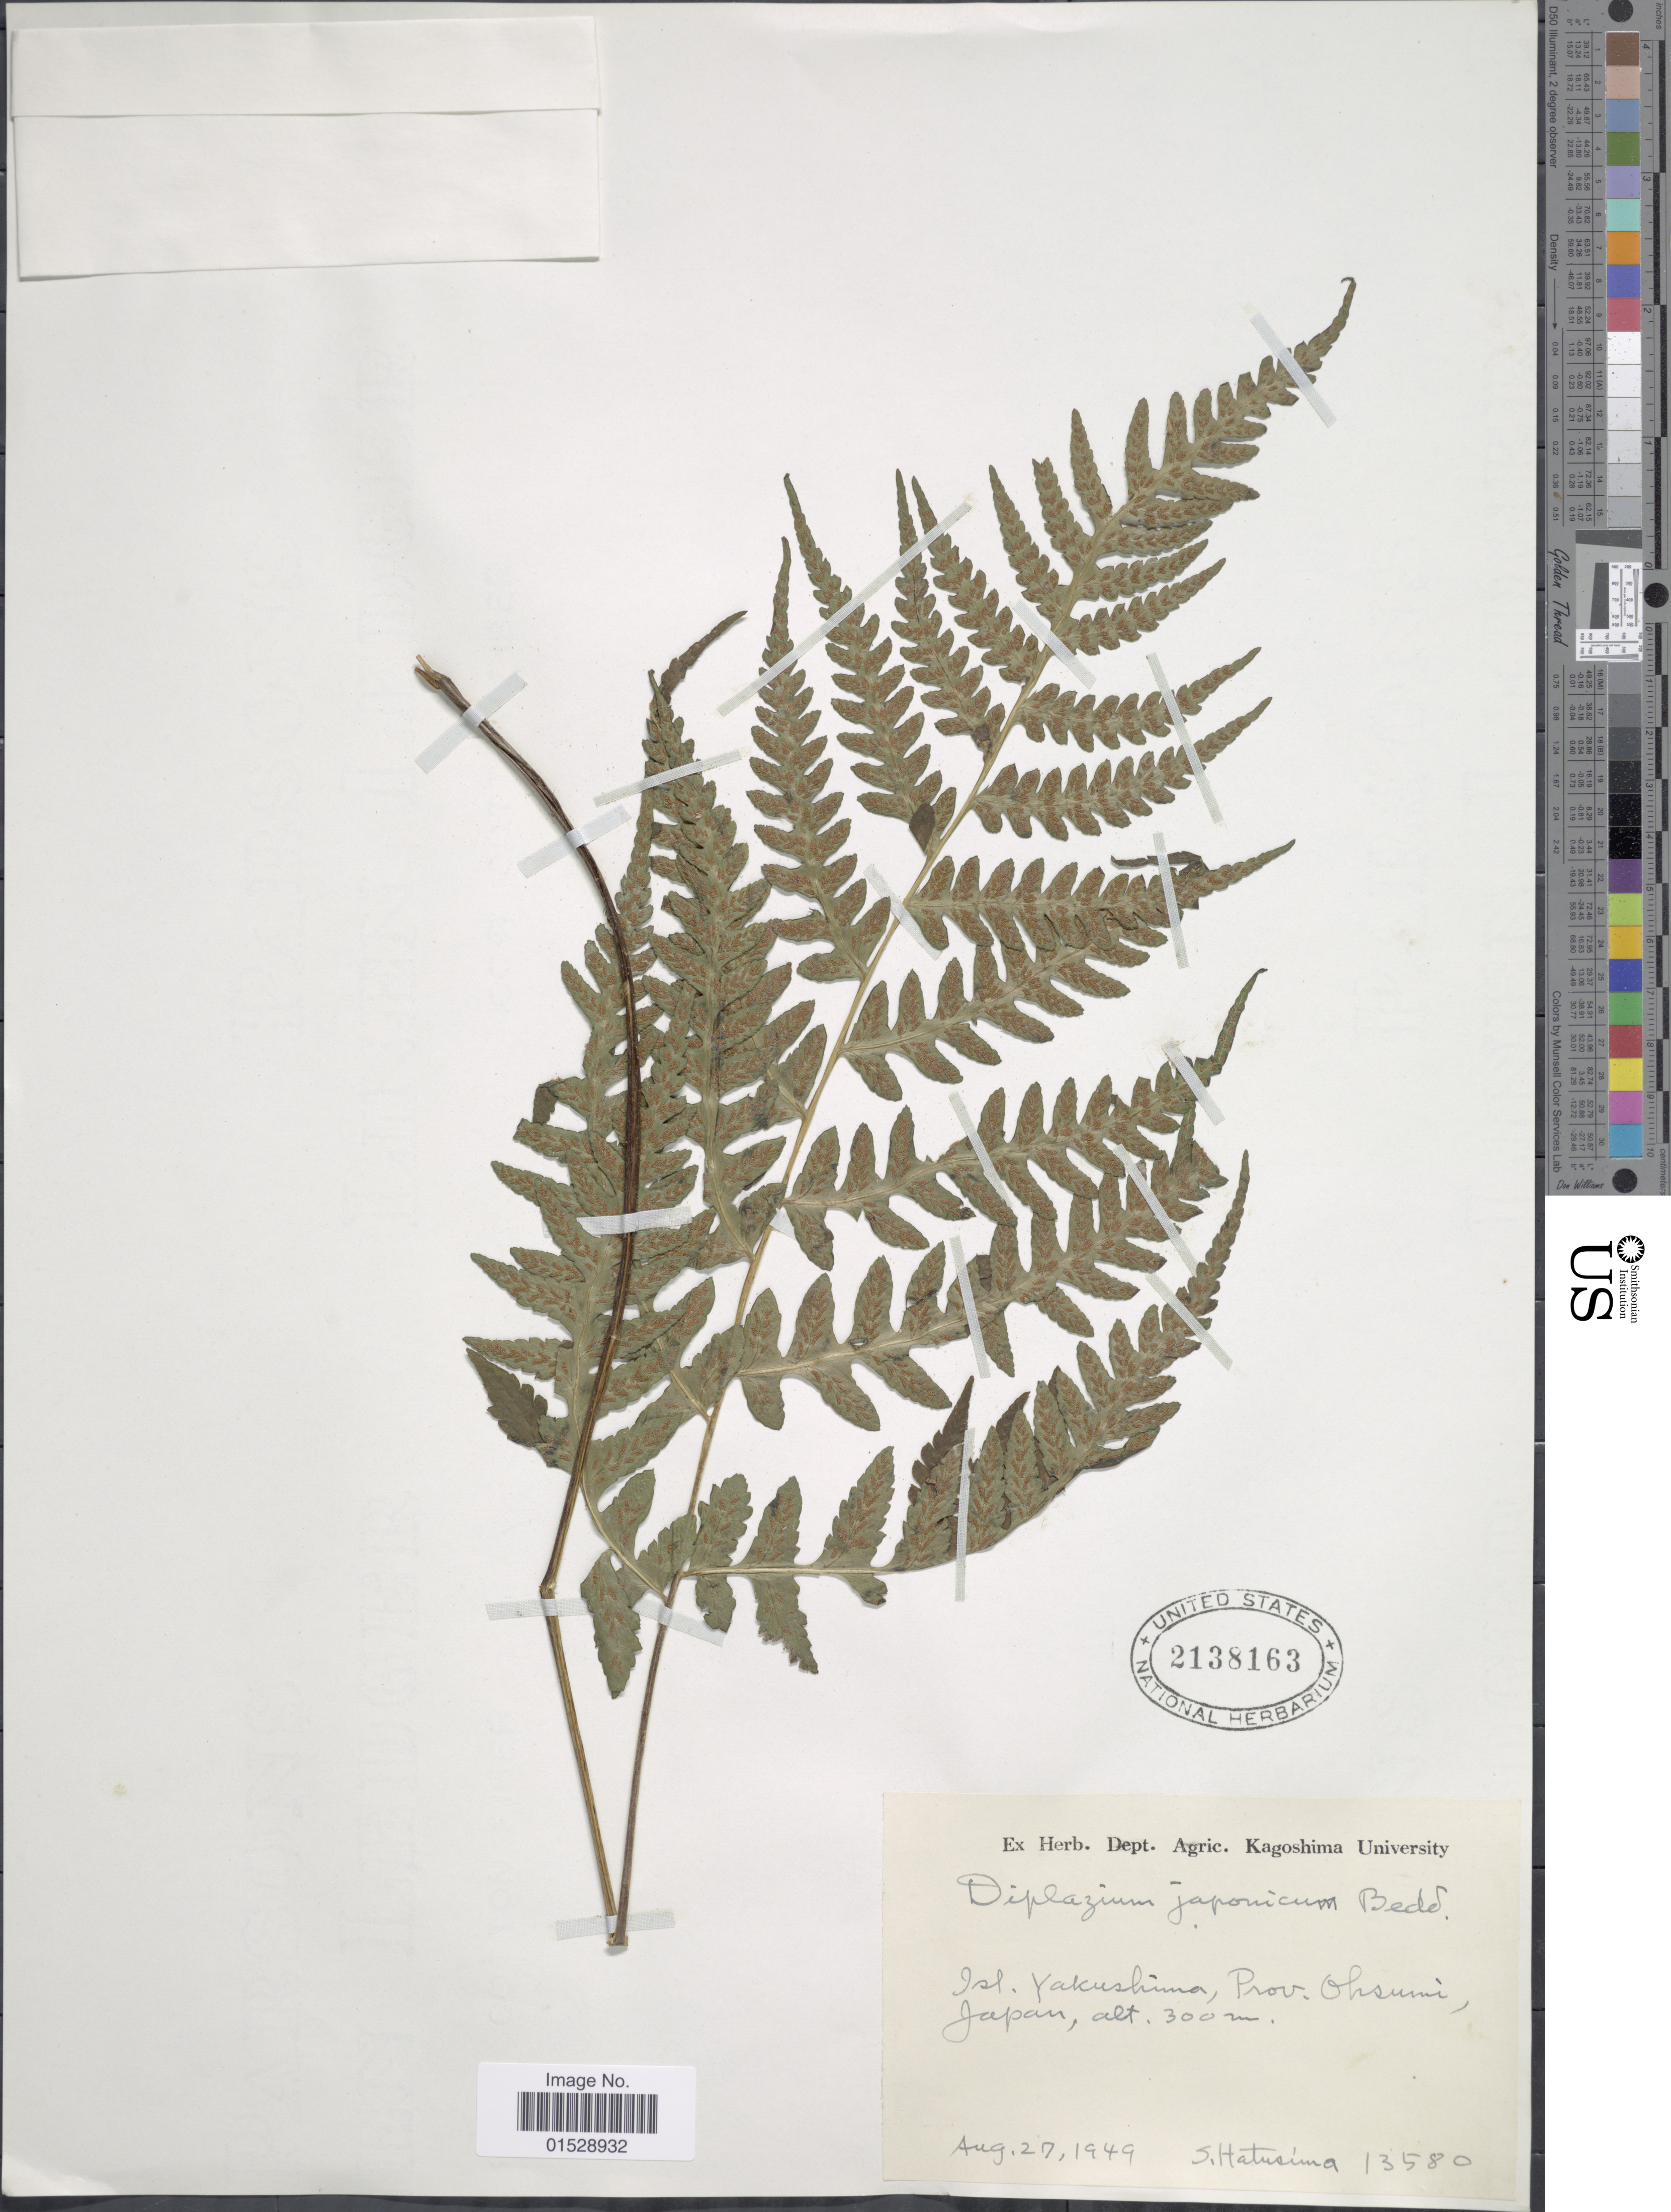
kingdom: Plantae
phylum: Tracheophyta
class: Polypodiopsida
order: Polypodiales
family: Athyriaceae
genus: Deparia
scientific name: Deparia japonica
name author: (Thunb.) M. Kato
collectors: S. Hatusima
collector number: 13580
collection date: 1949-08-27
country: Japan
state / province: Kagosima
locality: Isl. Yakushima, Prov. Ohsumi, Japan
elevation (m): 300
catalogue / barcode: US 2138163